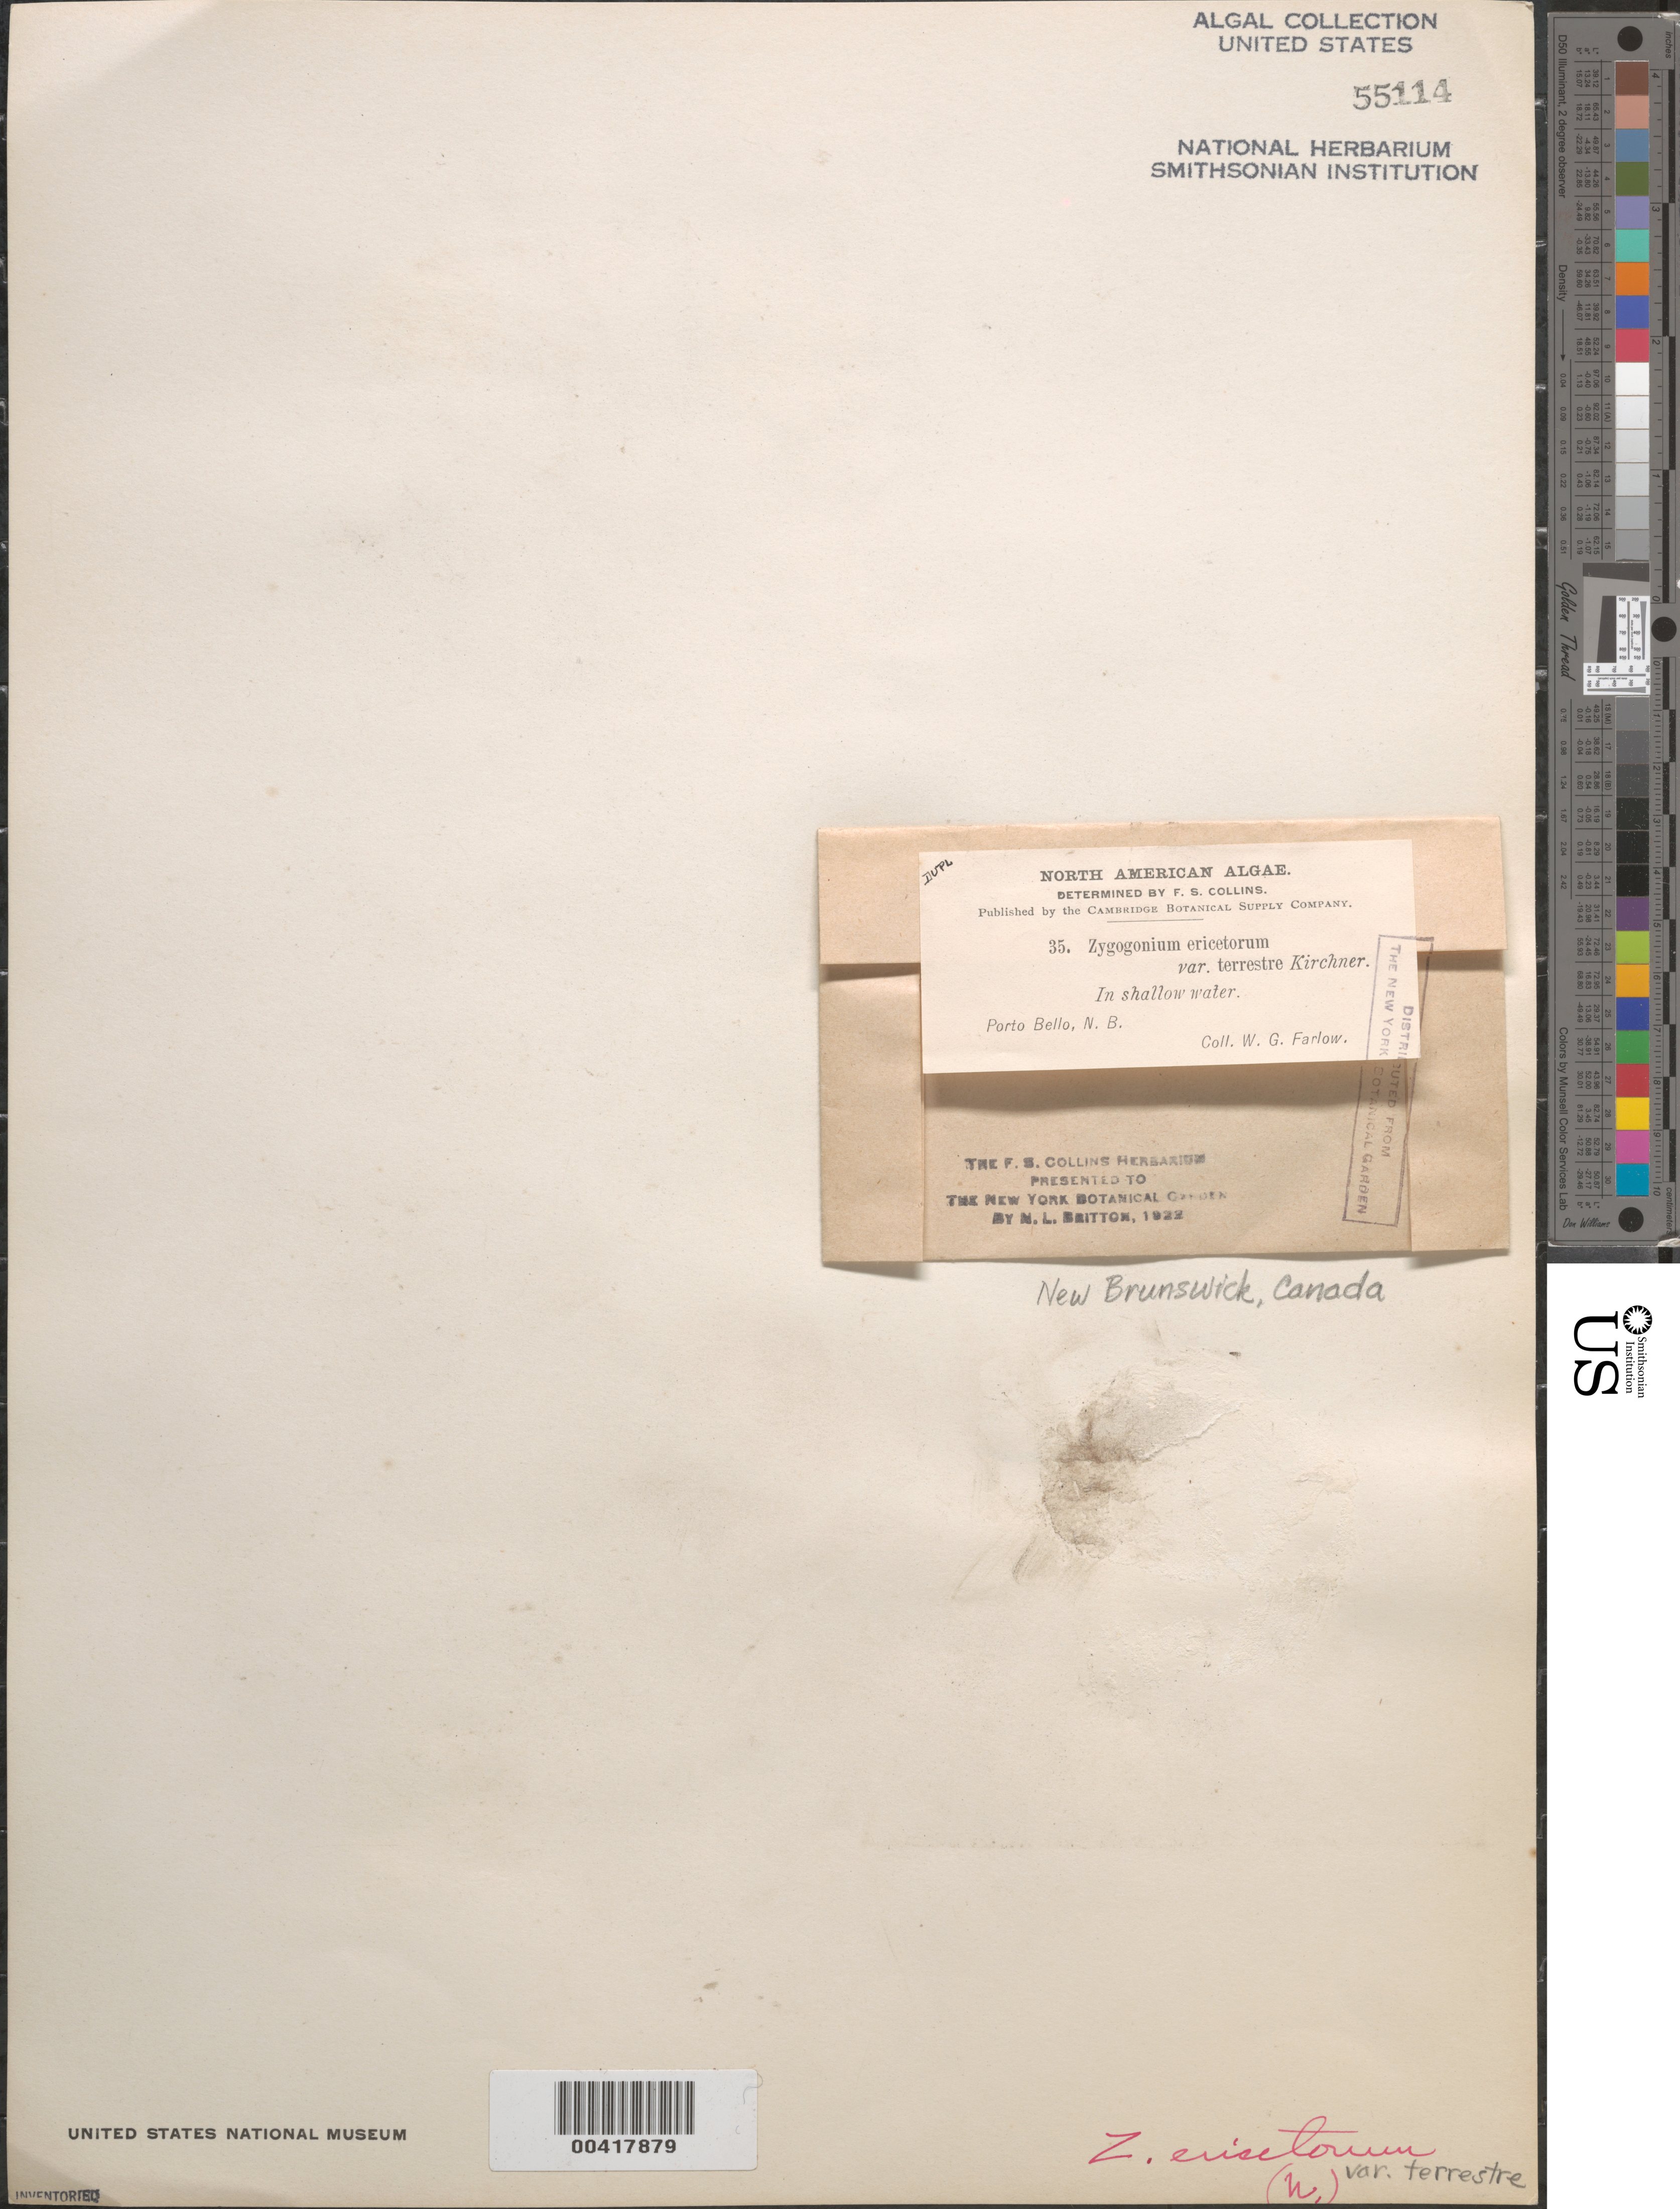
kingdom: Plantae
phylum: Charophyta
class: Zygnematophyceae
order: Zygnematales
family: Zygnemataceae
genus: Zygogonium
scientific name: Zygogonium ericetorum var. terrestre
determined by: Collins, Frank S.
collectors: W. G. Farlow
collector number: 35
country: Canada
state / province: New Brunswick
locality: Porto Bello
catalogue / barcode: US 55114